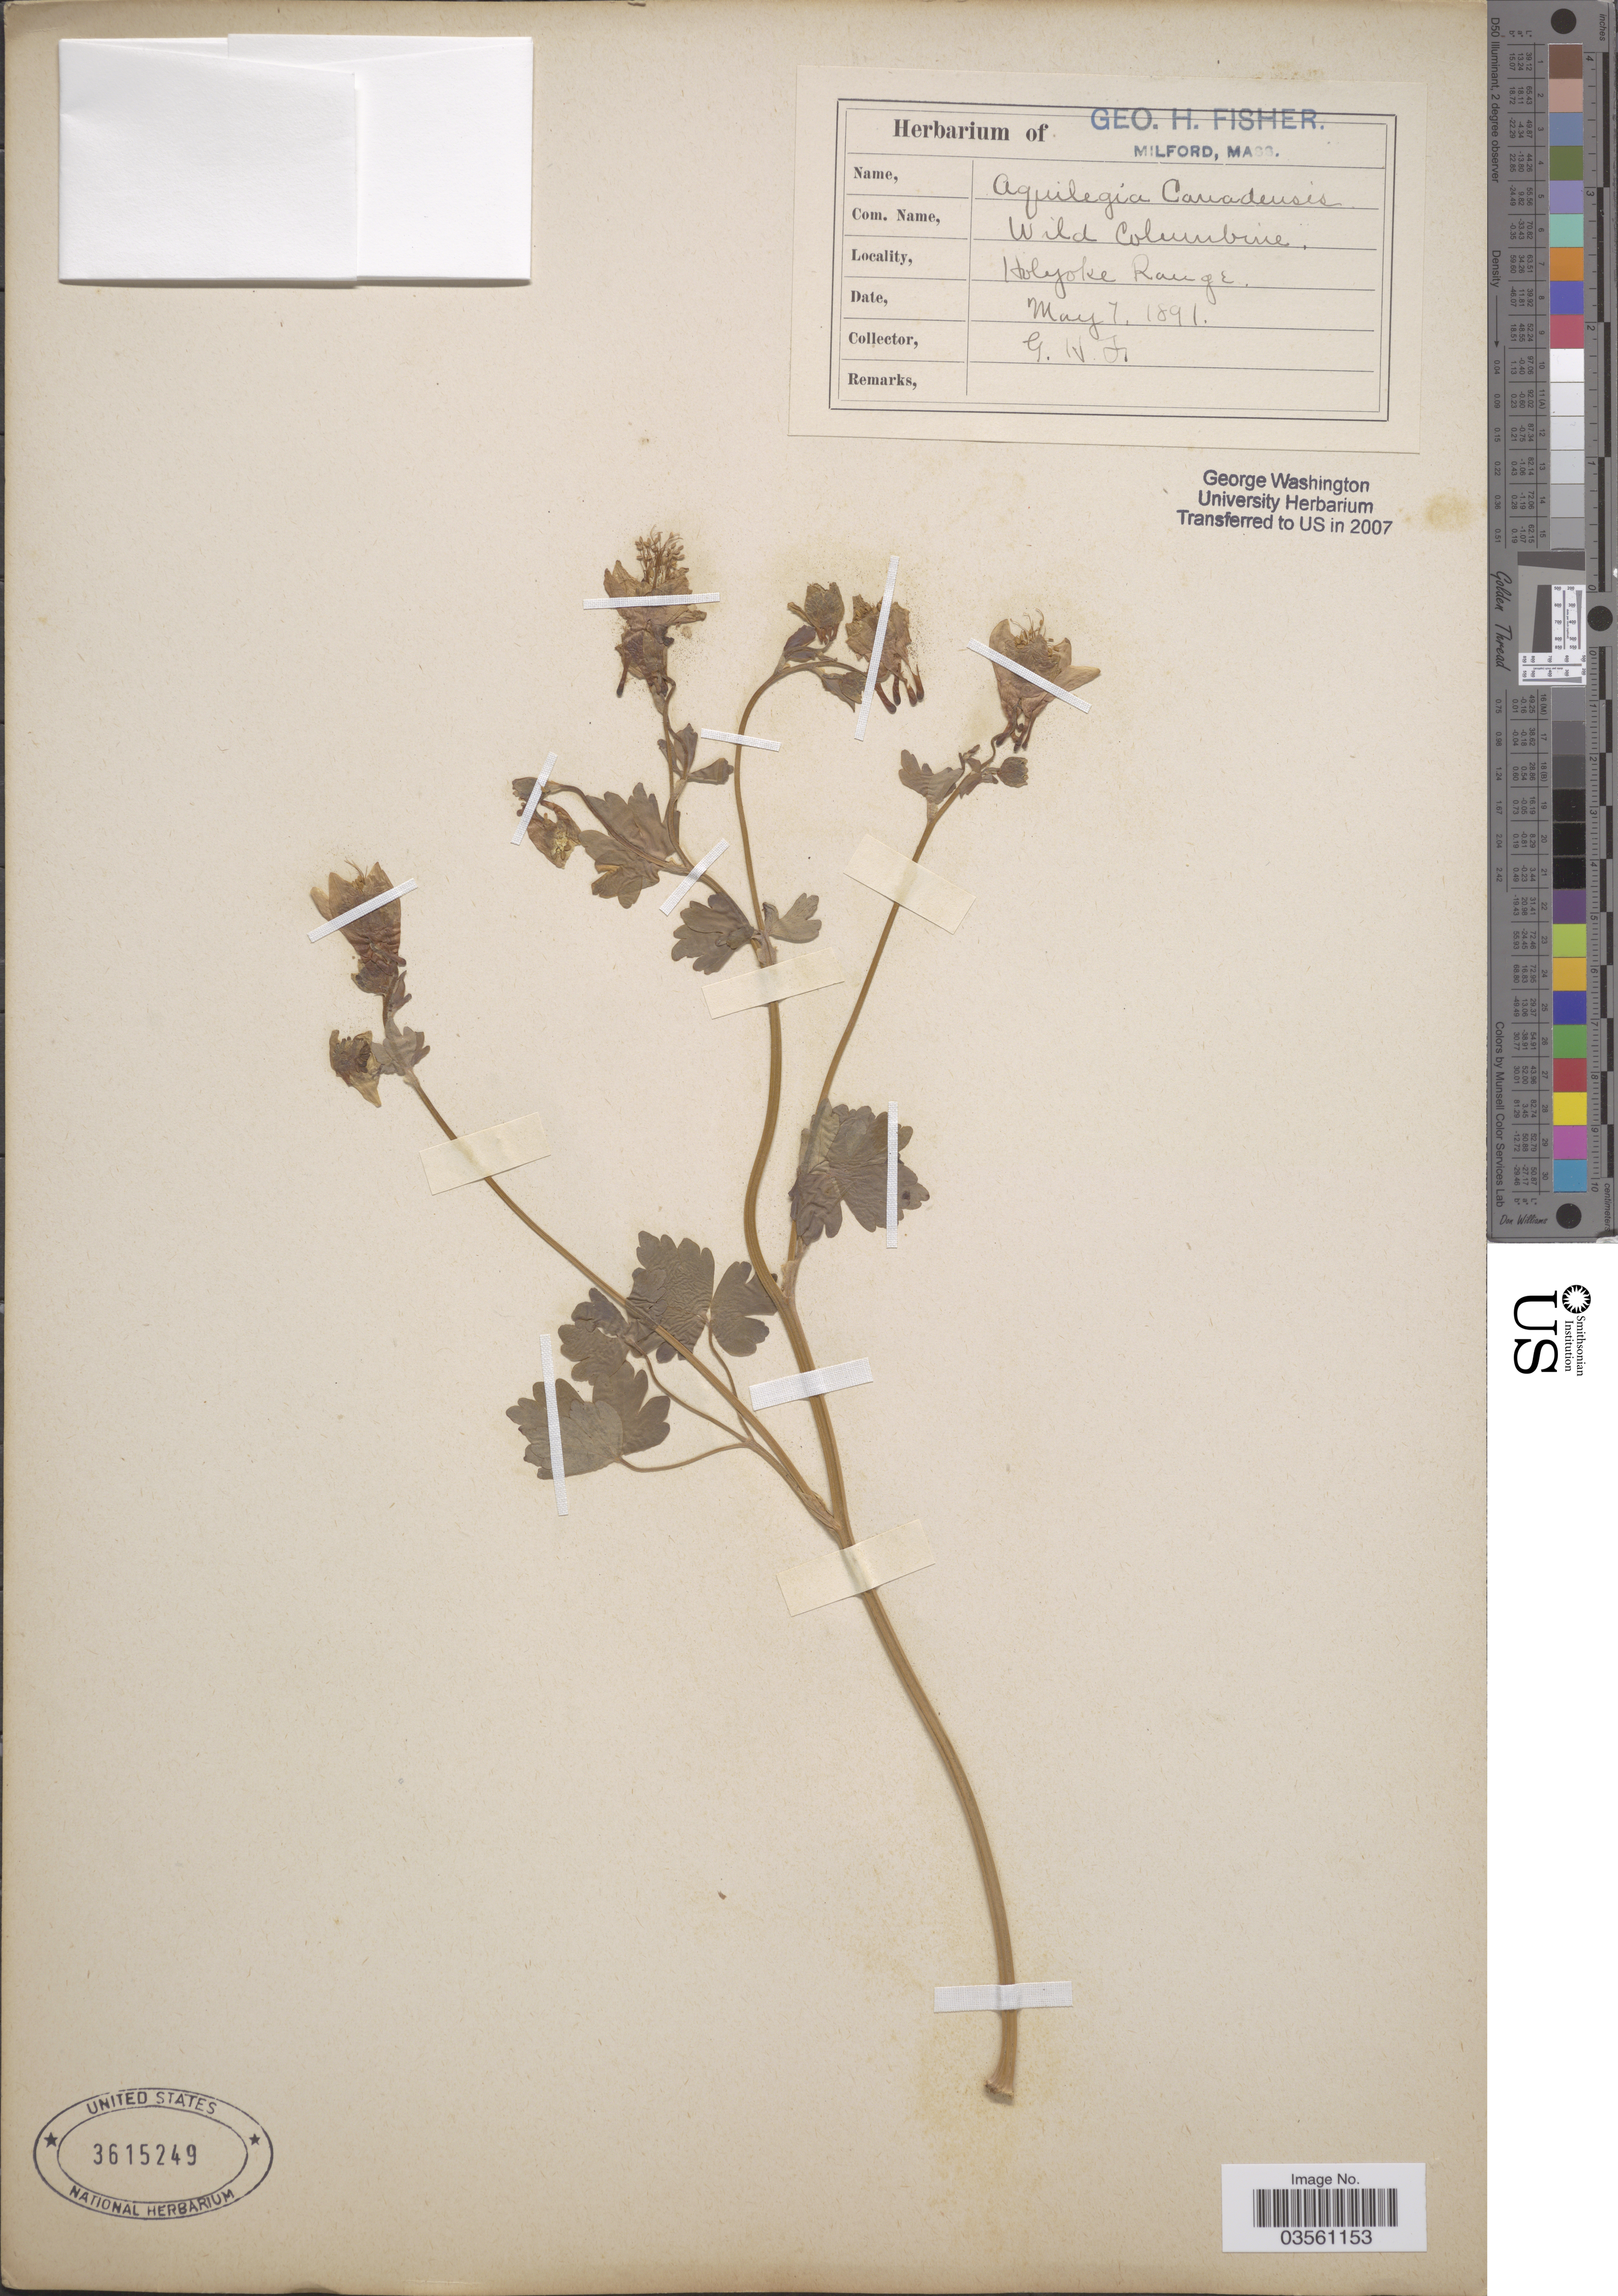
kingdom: Plantae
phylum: Tracheophyta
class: Magnoliopsida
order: Ranunculales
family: Ranunculaceae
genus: Aquilegia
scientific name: Aquilegia canadensis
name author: L.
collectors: G. H. Fisher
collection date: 1891-05-07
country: United States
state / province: Massachusetts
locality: Holyoke Range.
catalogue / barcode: US 3615249